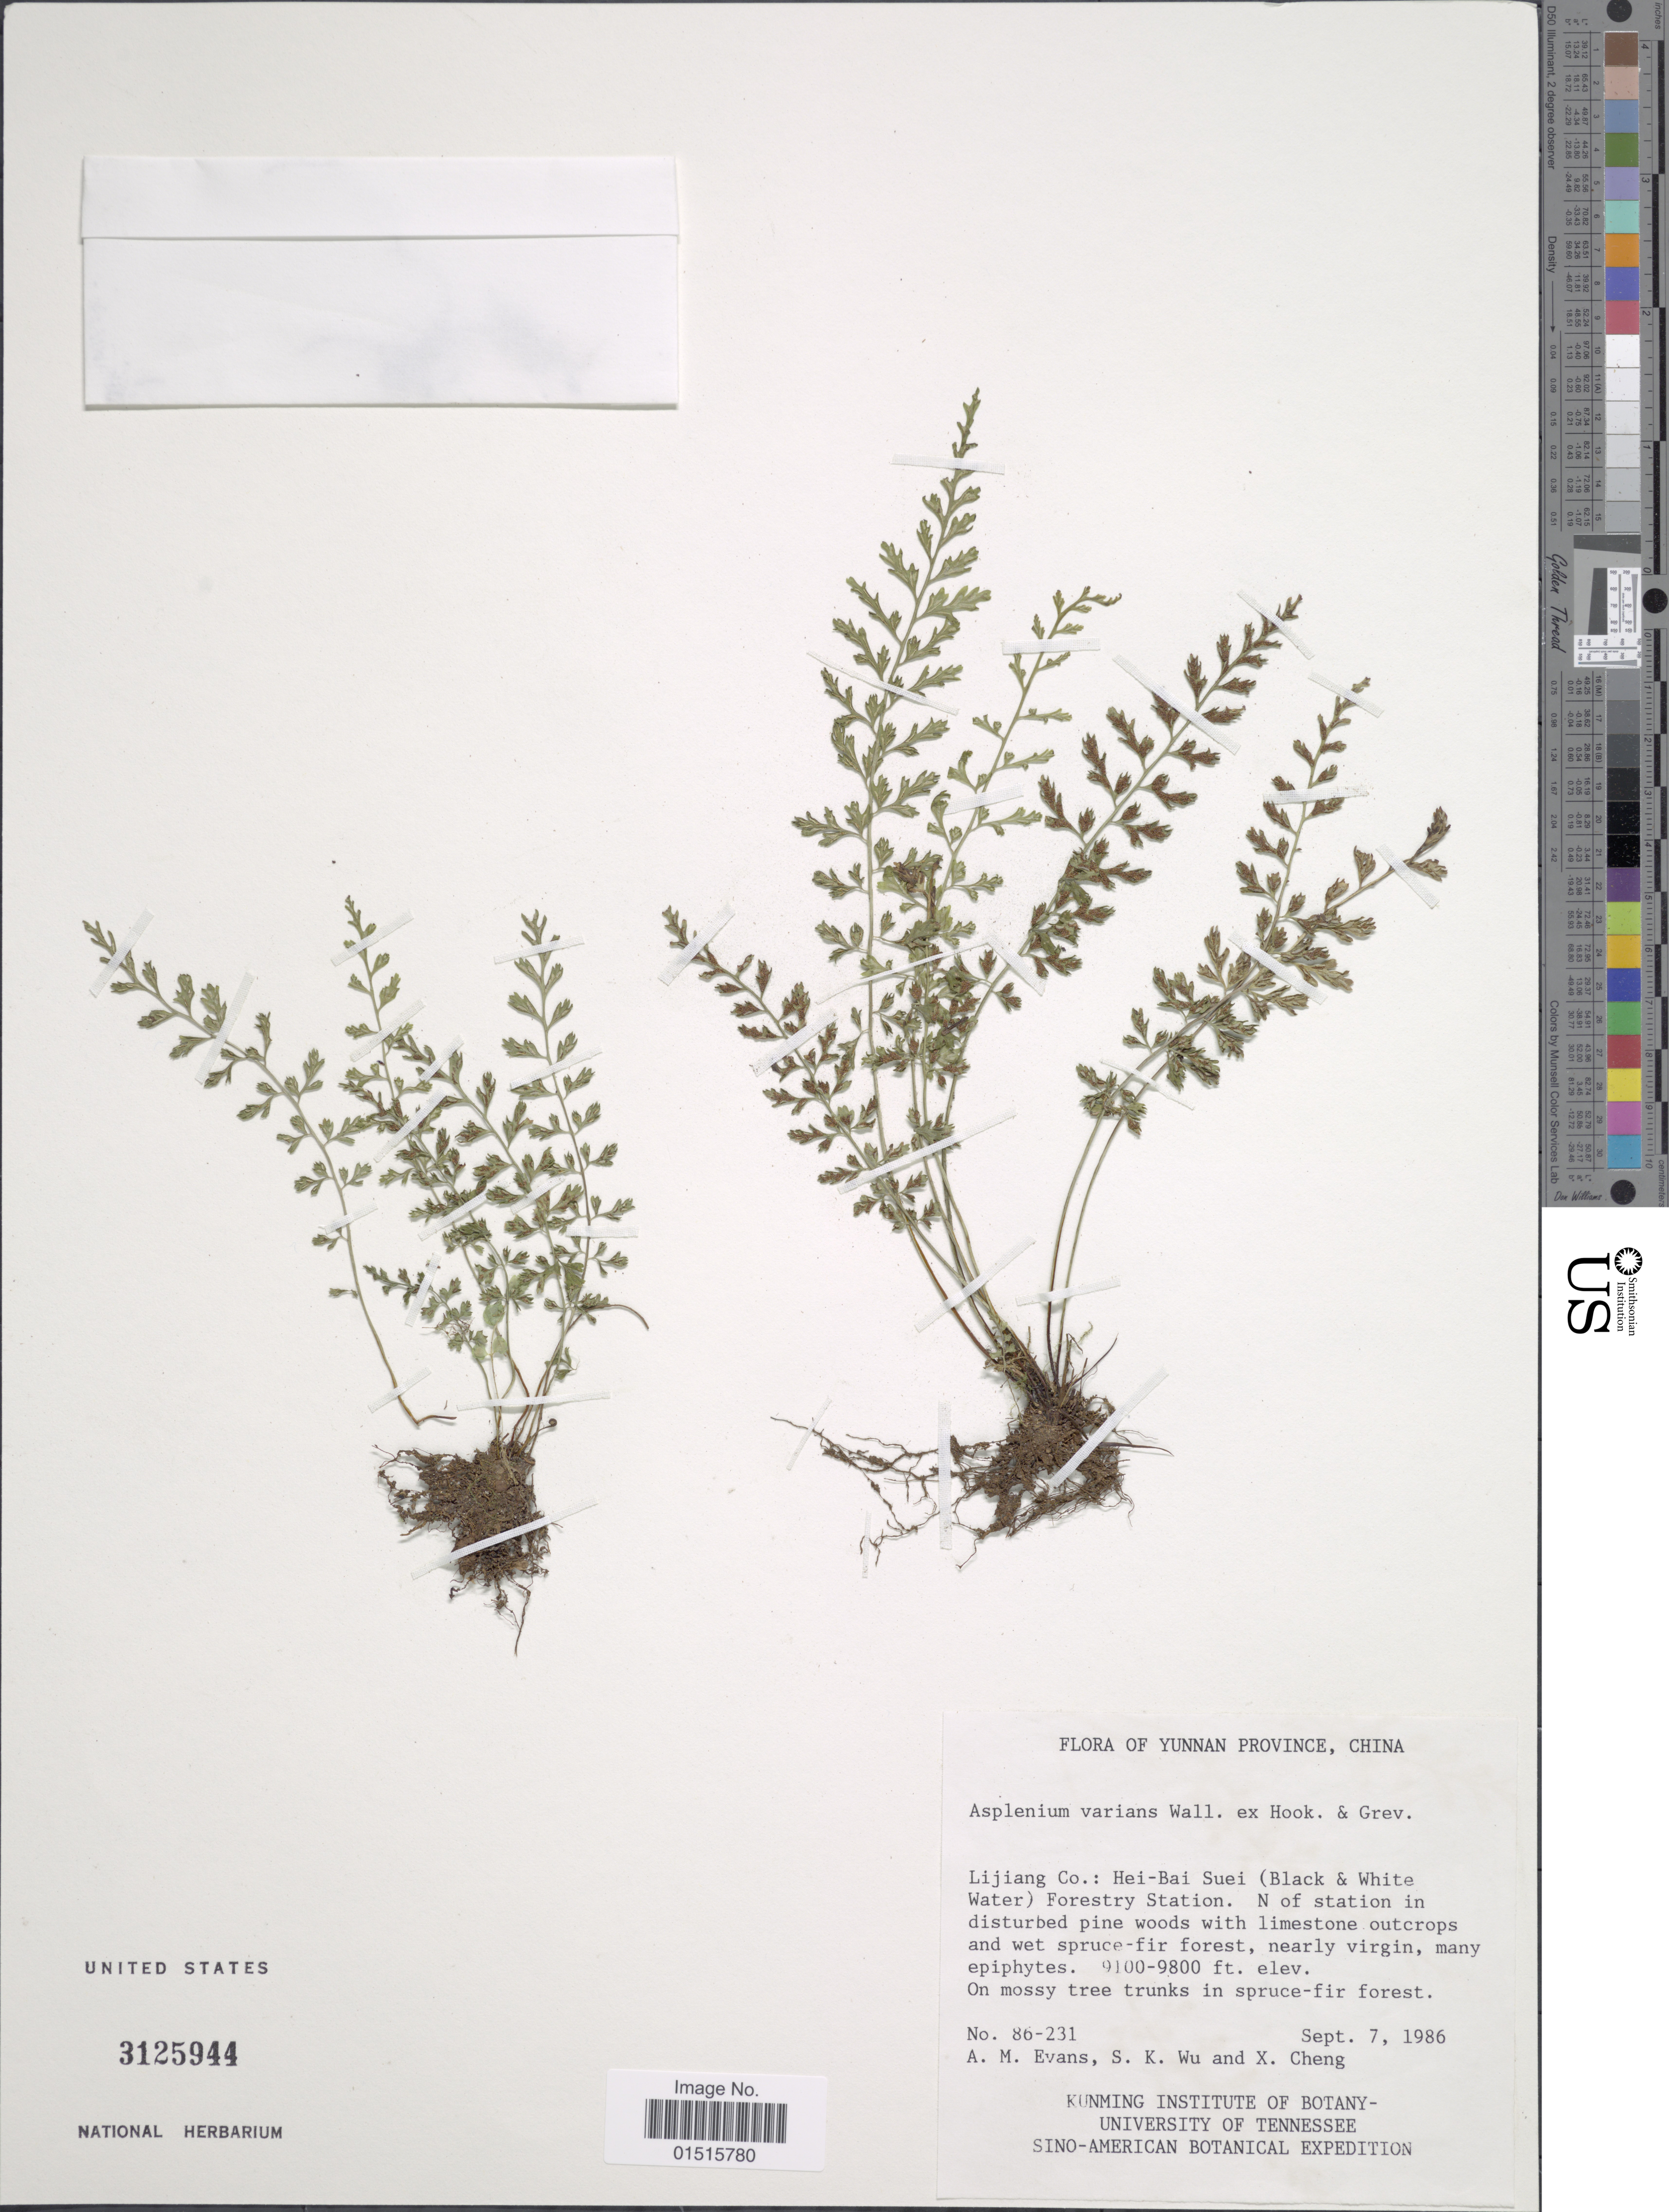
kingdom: Plantae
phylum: Tracheophyta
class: Polypodiopsida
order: Polypodiales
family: Aspleniaceae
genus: Asplenium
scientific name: Asplenium varians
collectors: A. M. Evans, S. K. Wu & X. Cheng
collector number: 86-231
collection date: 1986-09-07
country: China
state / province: Yunnan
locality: Leijiang Co.: Hei- Bai Suei (Black & white water) Forestry Station.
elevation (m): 2774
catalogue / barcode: US 3125944